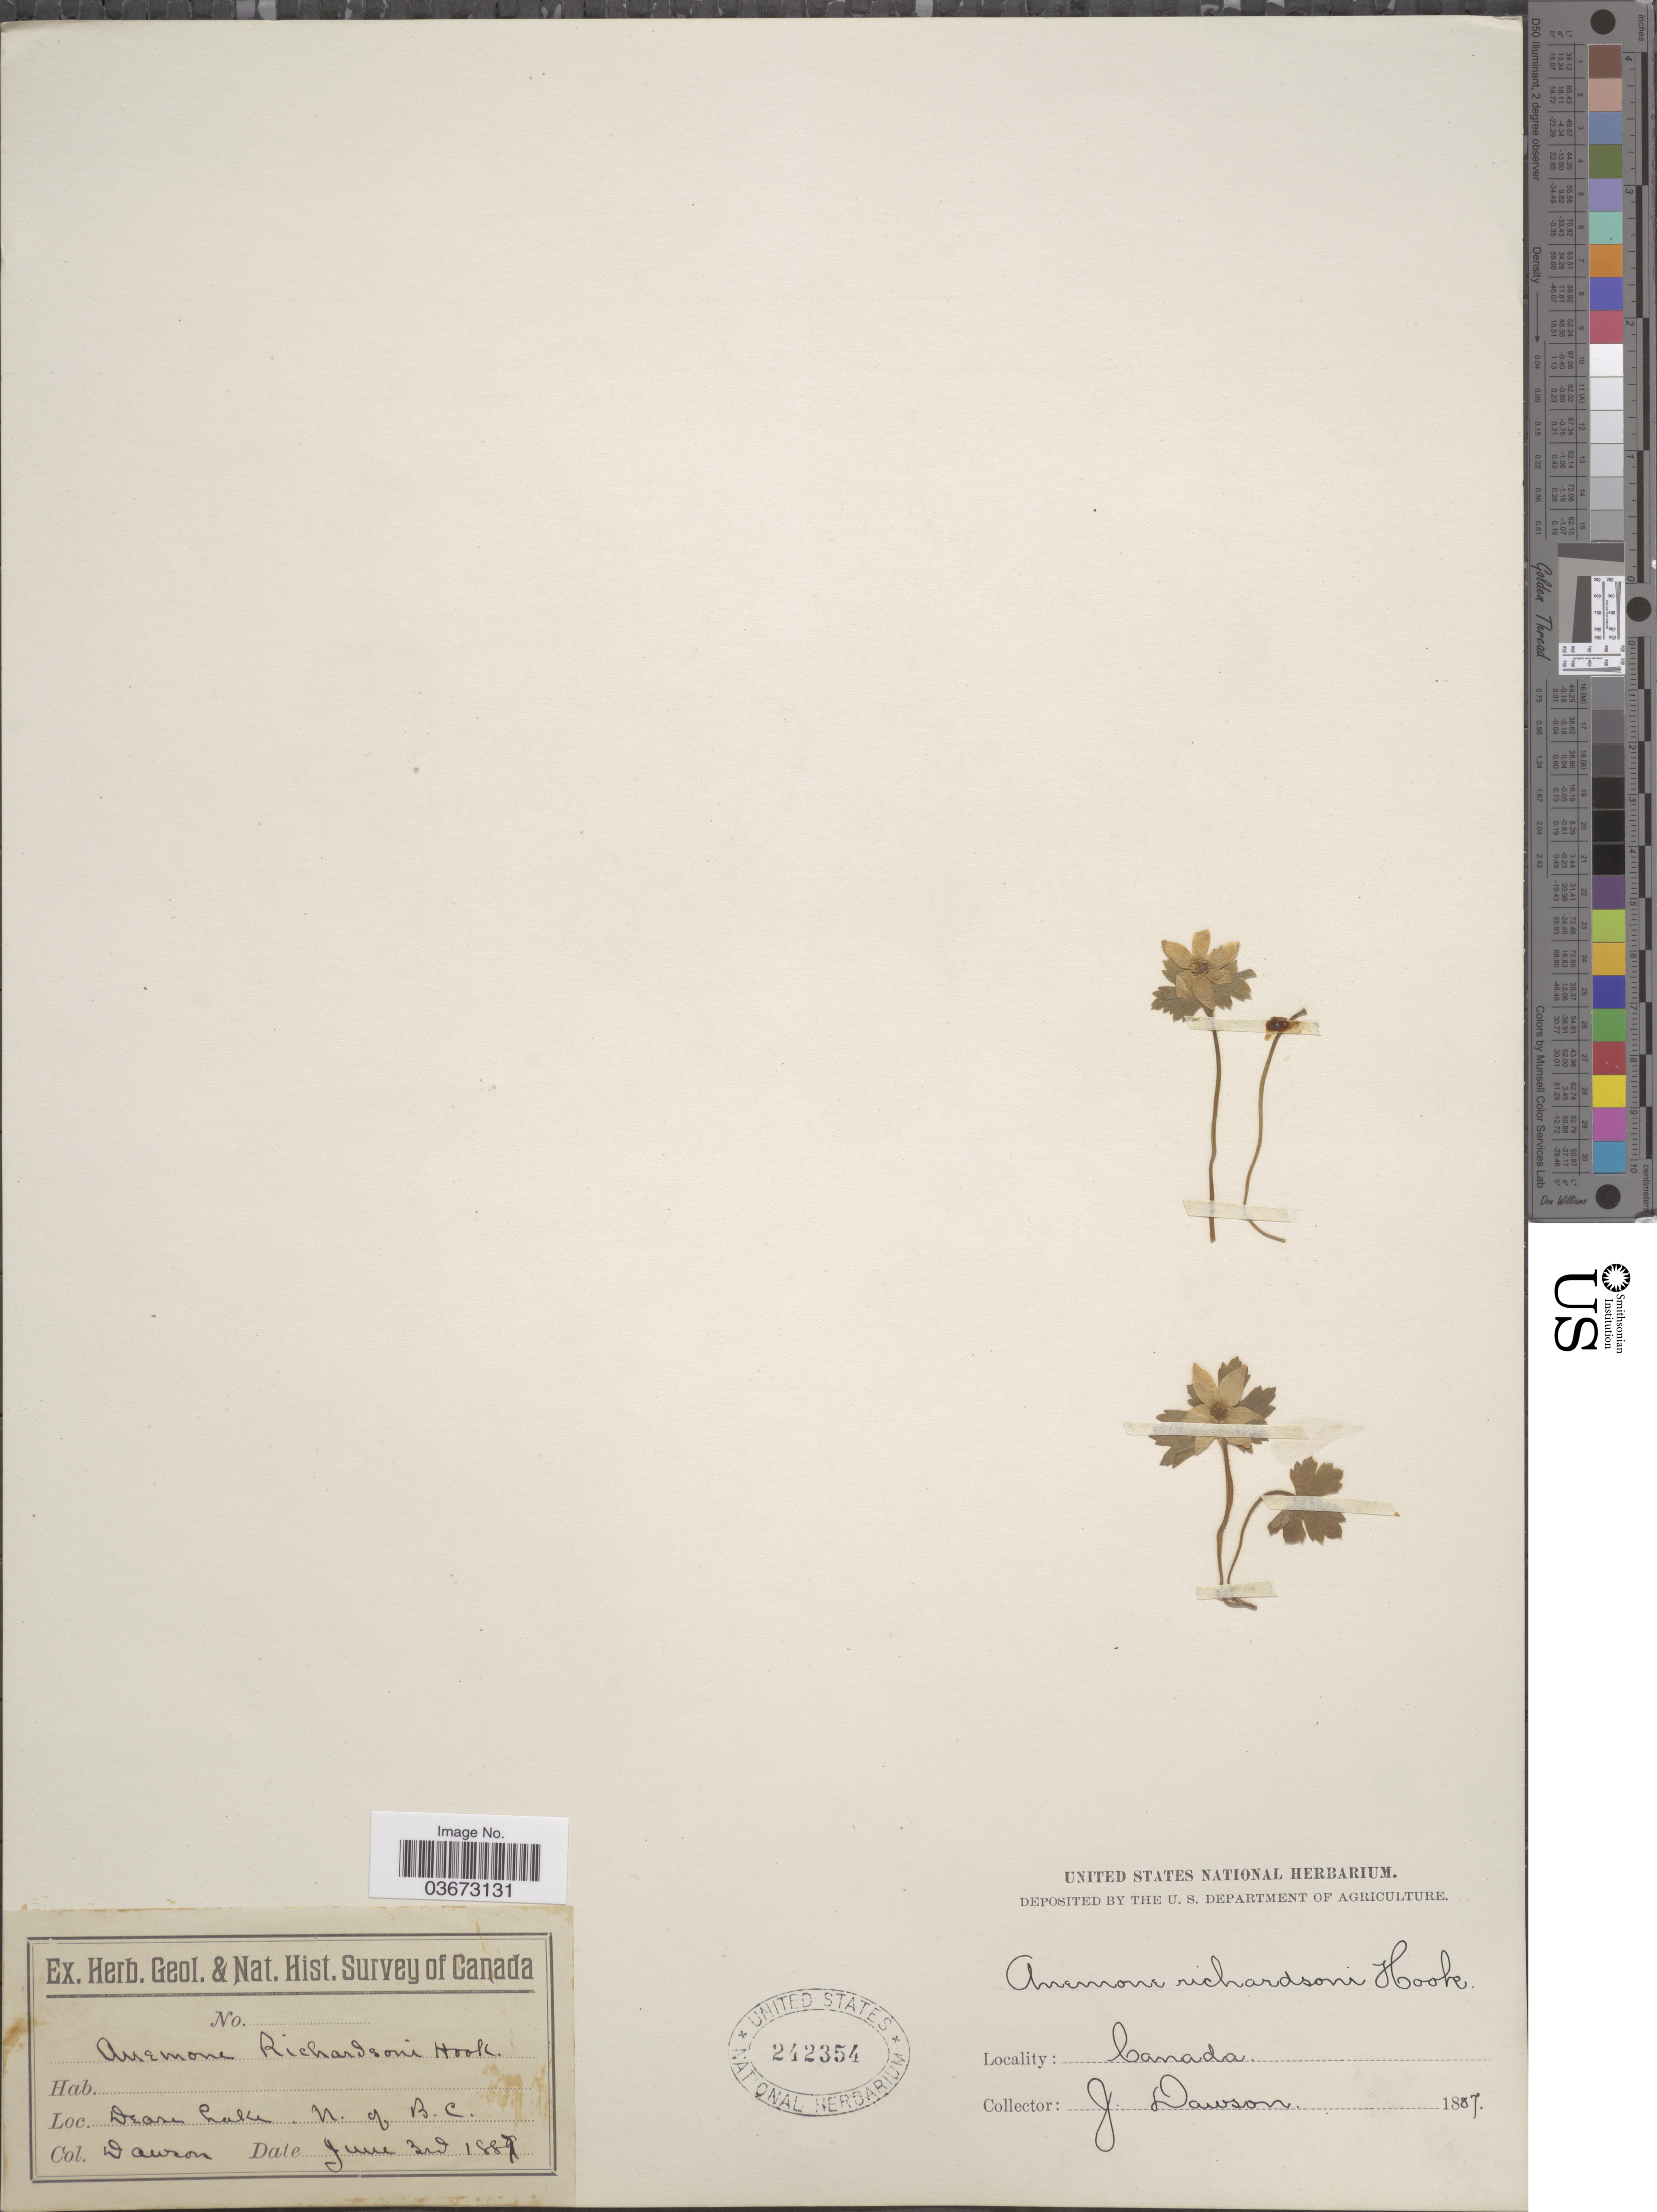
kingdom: Plantae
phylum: Tracheophyta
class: Magnoliopsida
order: Ranunculales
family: Ranunculaceae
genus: Anemone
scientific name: Anemone richardsonii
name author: Hook.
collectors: J. Dawson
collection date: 1887-06-30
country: Canada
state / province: British Columbia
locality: Deare Lake. N. of B. C.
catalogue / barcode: US 242354